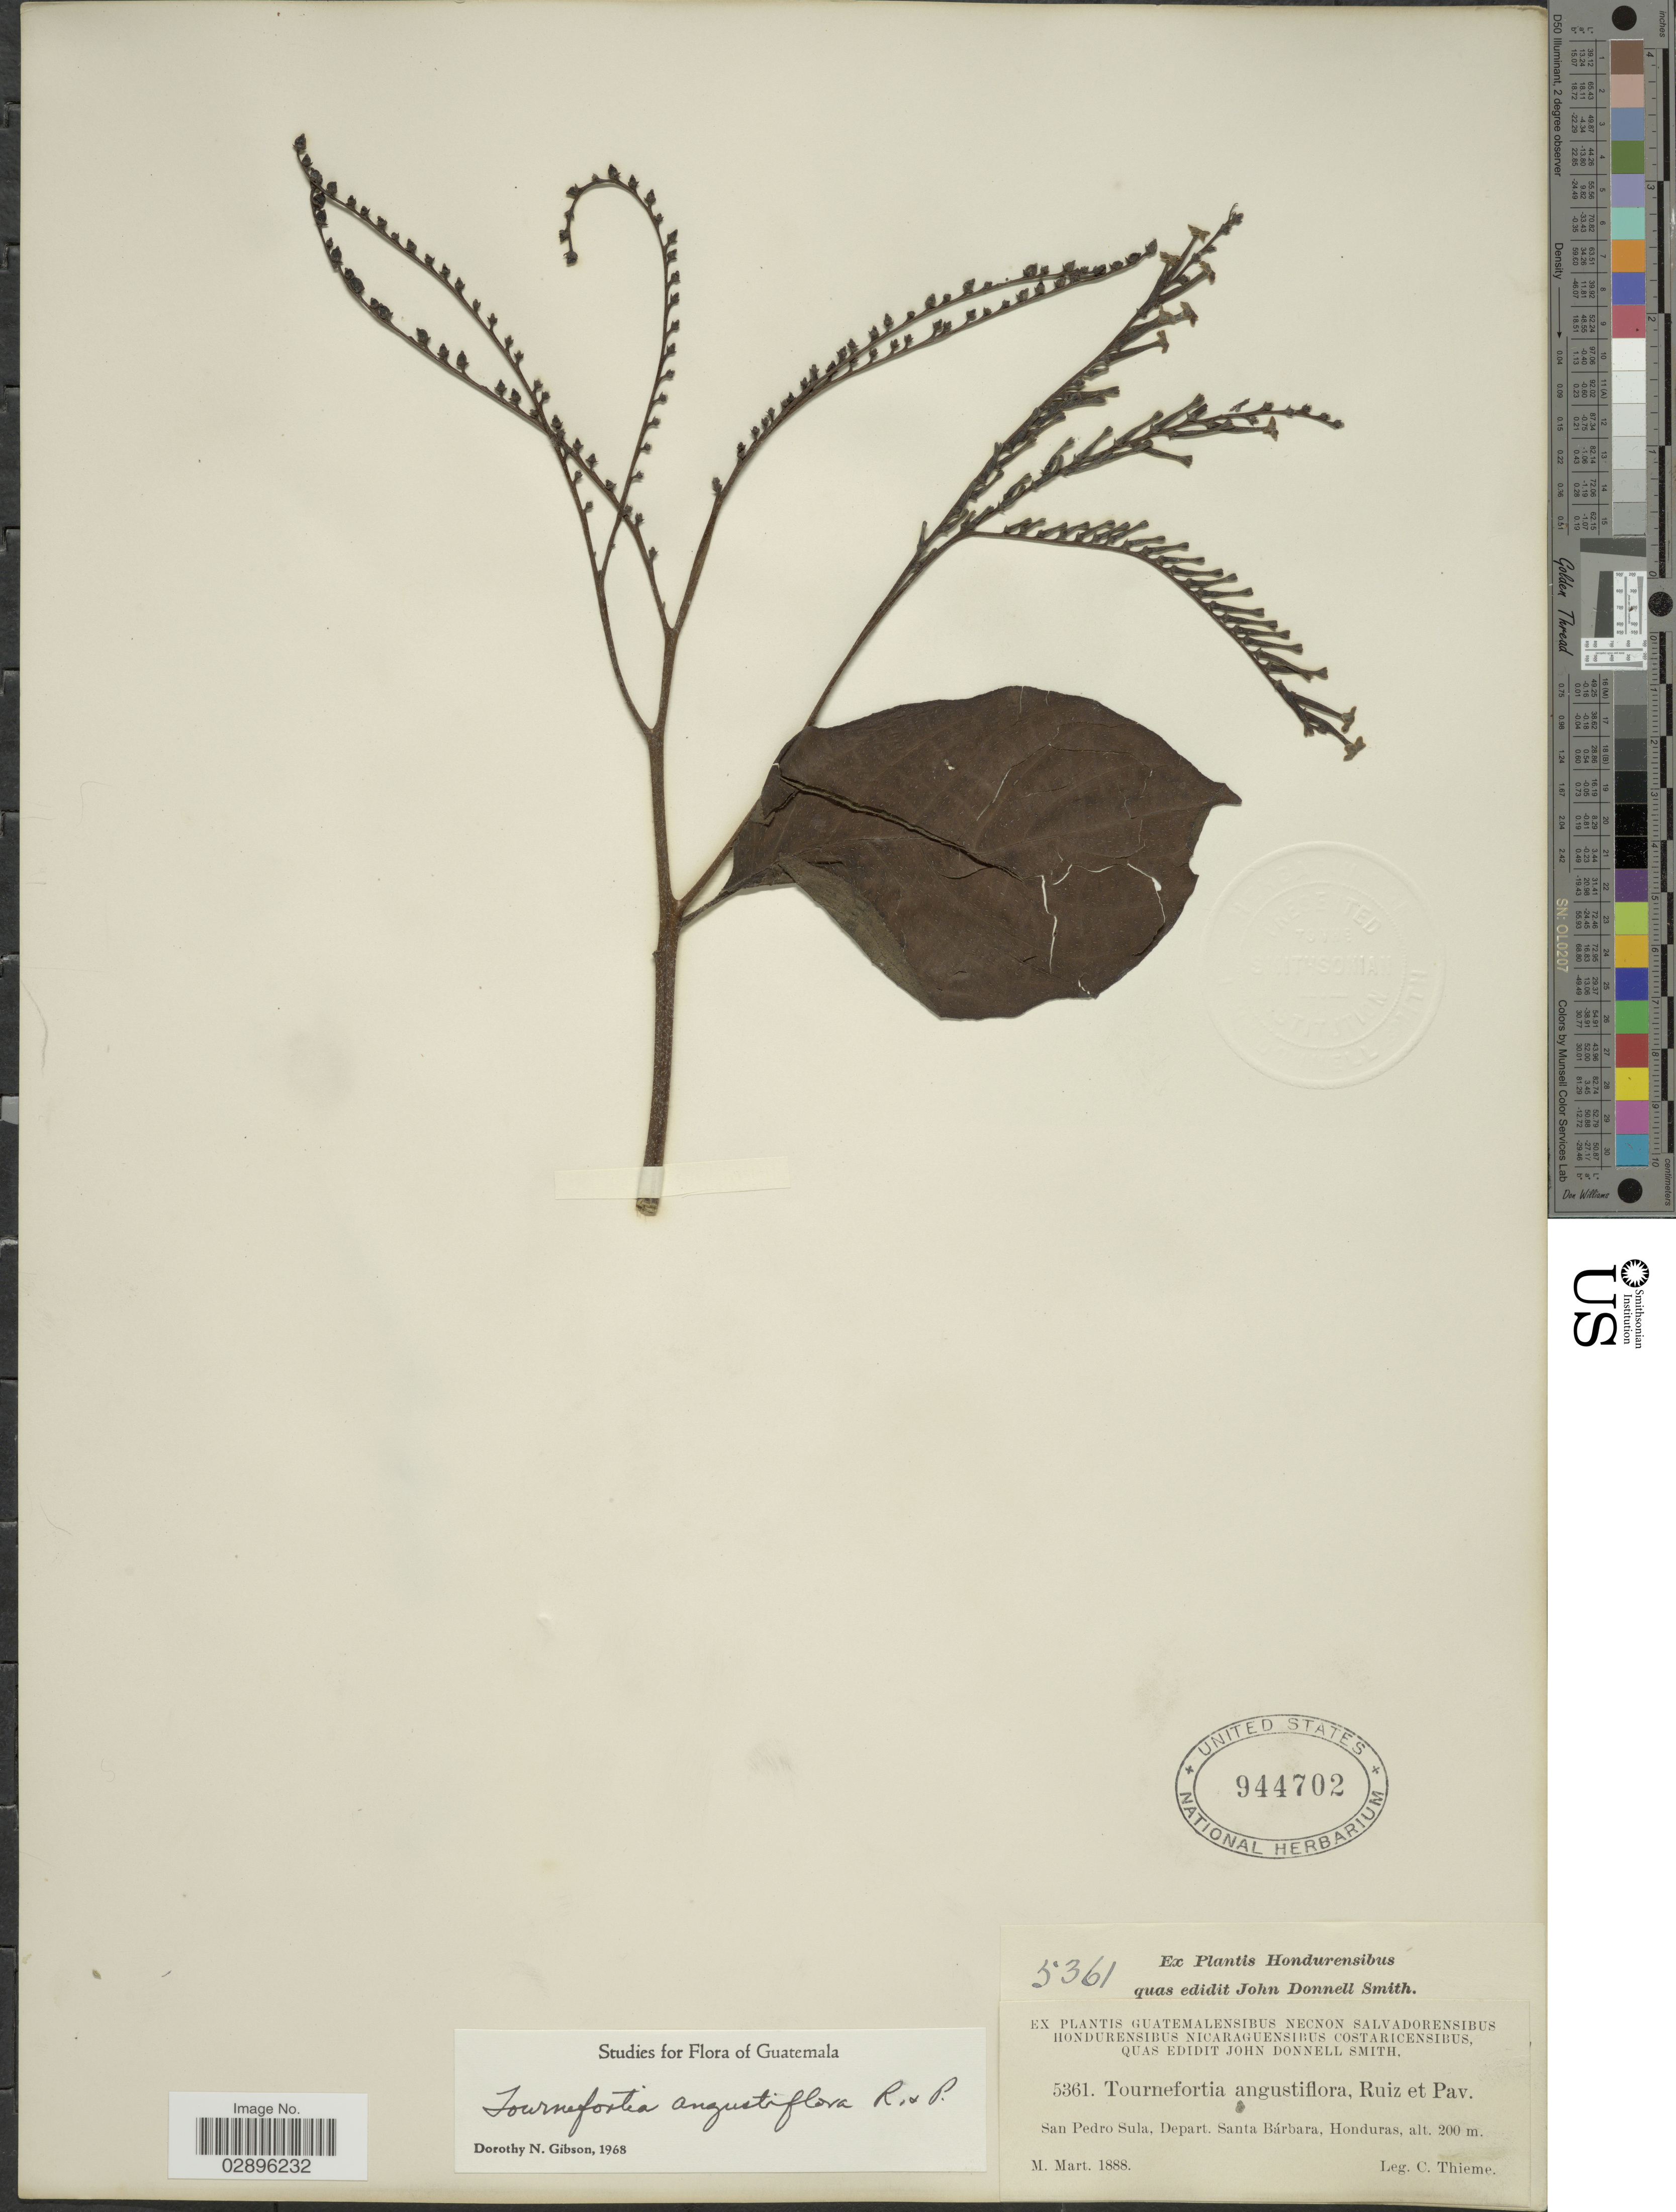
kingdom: Plantae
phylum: Tracheophyta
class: Magnoliopsida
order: Boraginales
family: Heliotropiaceae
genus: Tournefortia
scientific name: Tournefortia angustiflora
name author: Ruiz & Pav.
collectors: C. Thieme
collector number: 5361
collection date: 1888-03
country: Honduras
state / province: Santa Bárbara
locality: San Pedro Sula, Depart. Santa Bárbara.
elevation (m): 200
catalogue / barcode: US 944702